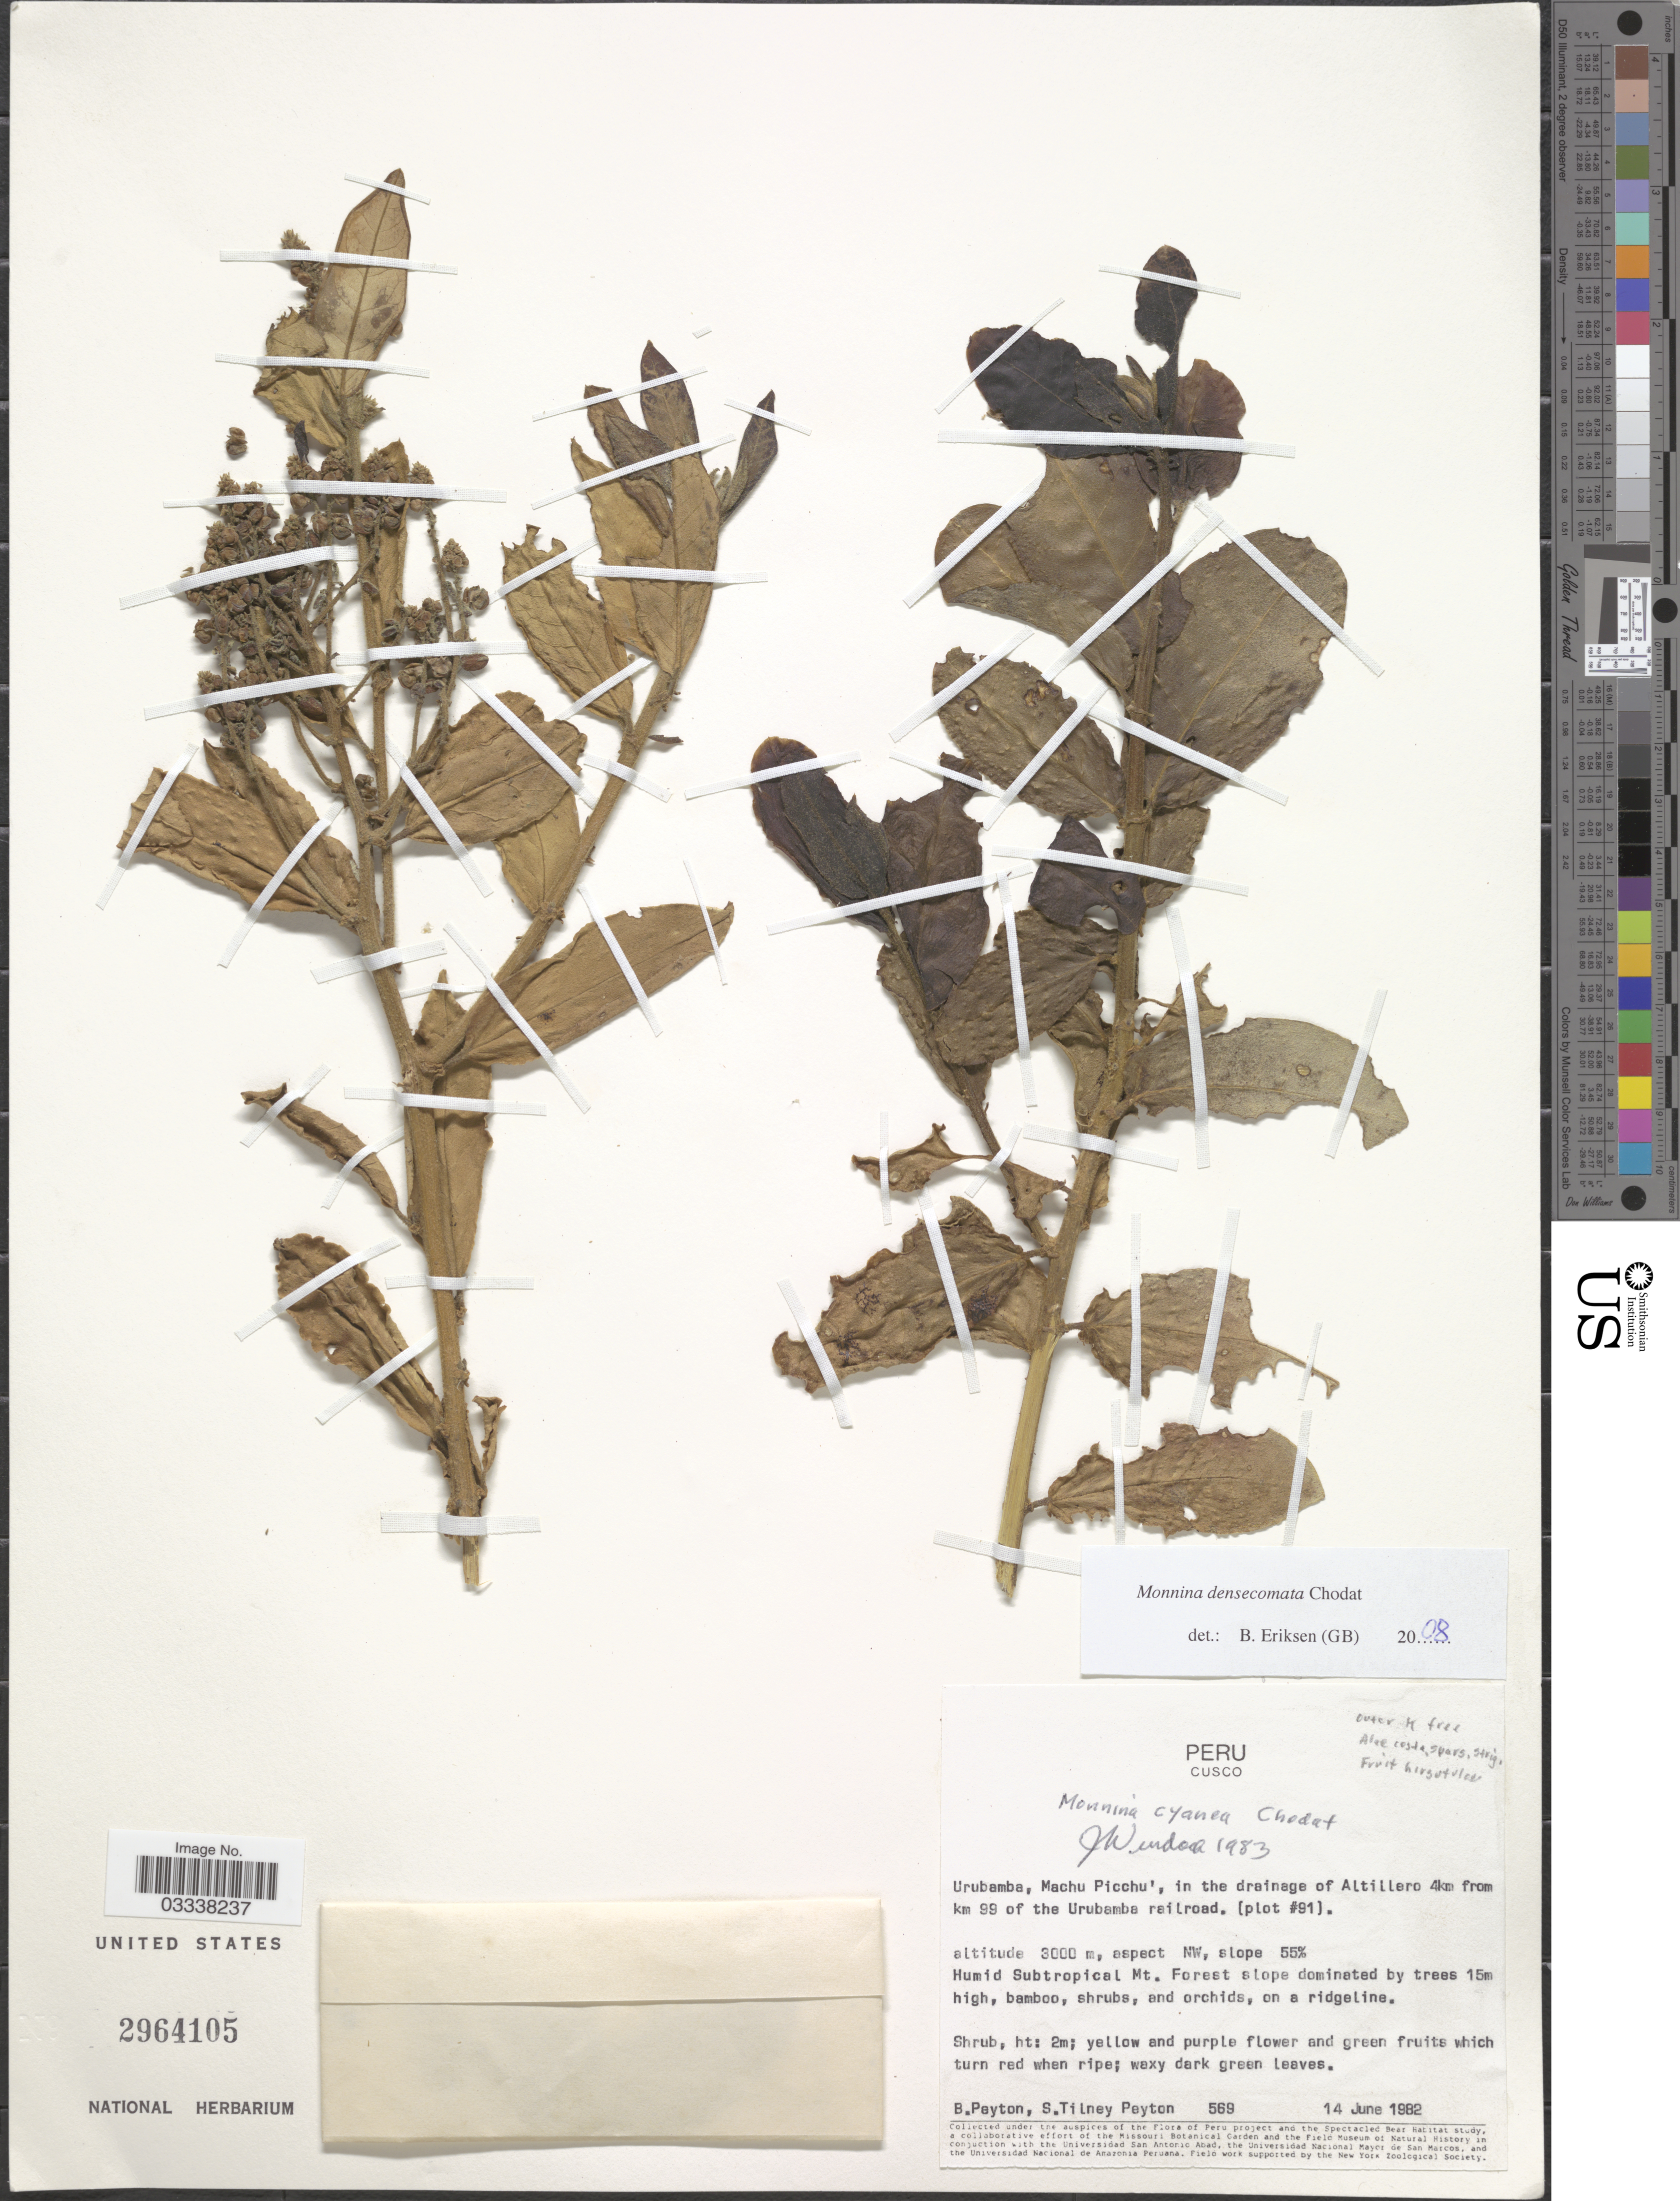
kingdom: Plantae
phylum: Tracheophyta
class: Magnoliopsida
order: Fabales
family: Polygalaceae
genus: Monnina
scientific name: Monnina densecomata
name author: Chodat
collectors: B. Peyton & S. Peyton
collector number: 569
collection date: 1982-06-14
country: Peru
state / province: Cusco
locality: Urubamba, Machu Picchu', in the drainage of Altillero 4km from km 99 of the Urubamba railroad, (plot #91). Aspect NW, slope 55%.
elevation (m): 3000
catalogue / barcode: US 2964105